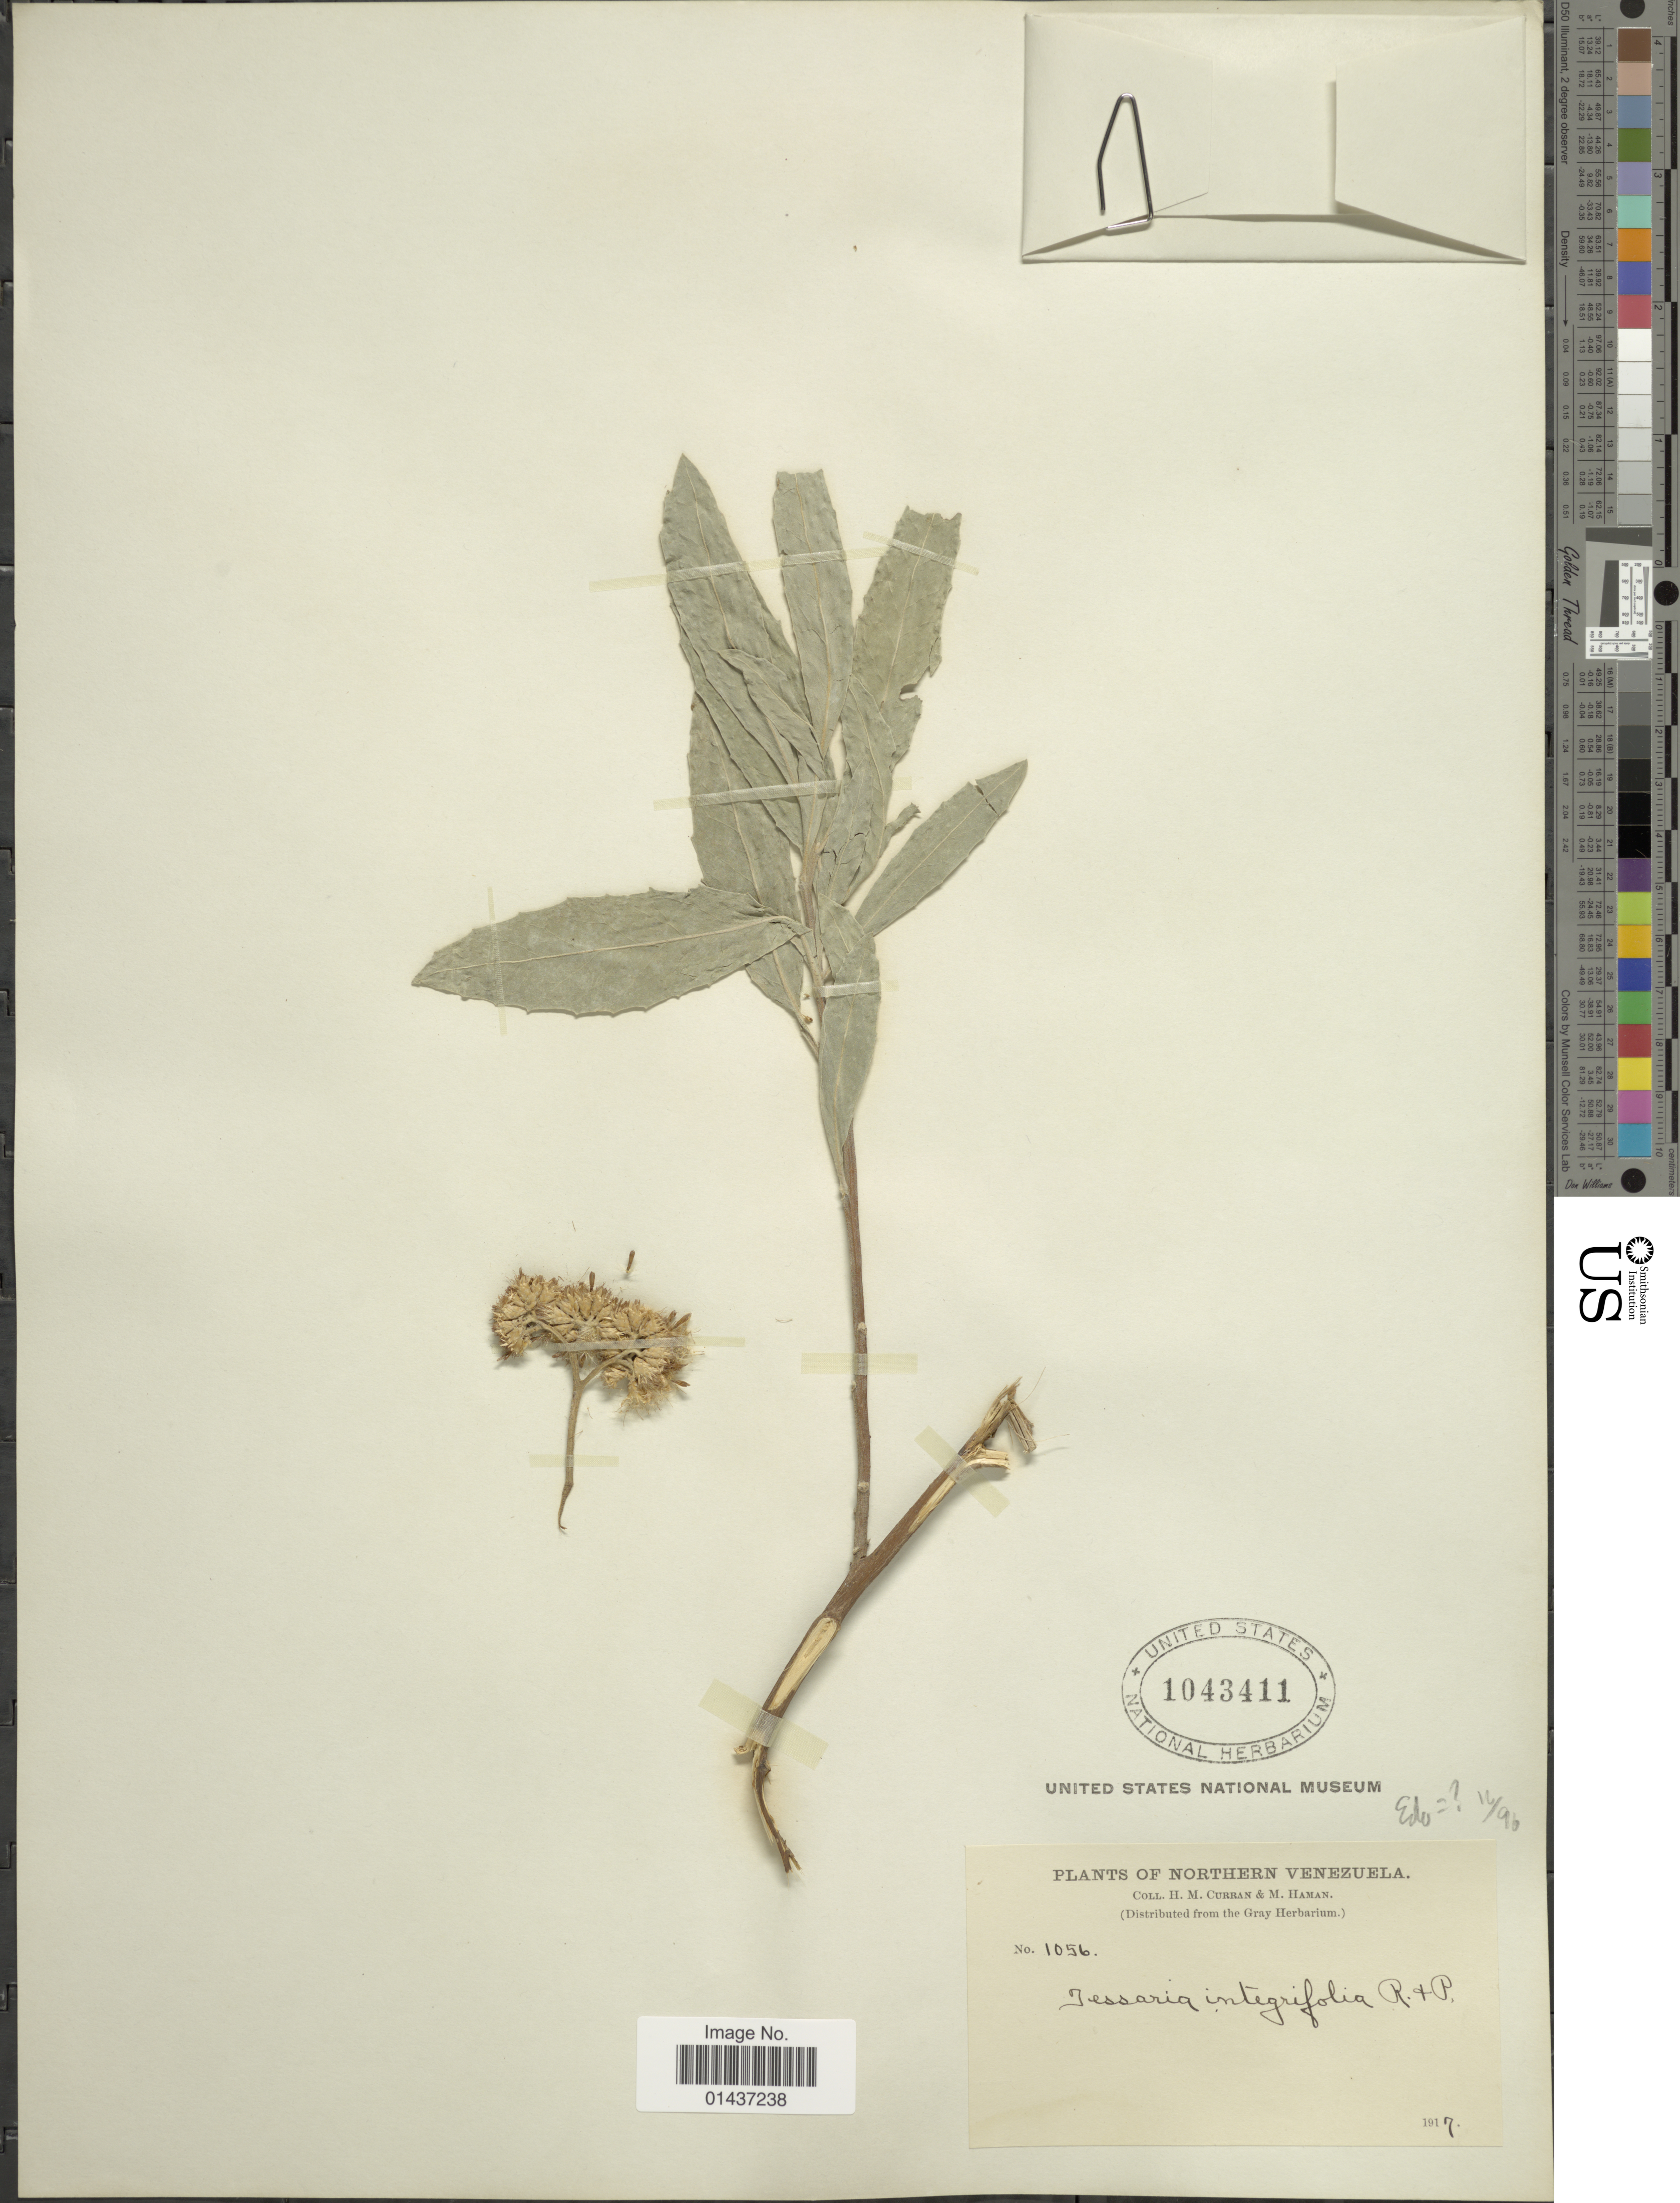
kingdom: Plantae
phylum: Tracheophyta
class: Magnoliopsida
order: Asterales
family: Asteraceae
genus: Tessaria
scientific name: Tessaria integrifolia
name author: Ruiz & Pav.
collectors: H. M. Curran & M. Haman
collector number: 1056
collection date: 1917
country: Venezuela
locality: Northern Venezuela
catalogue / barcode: US 1043411